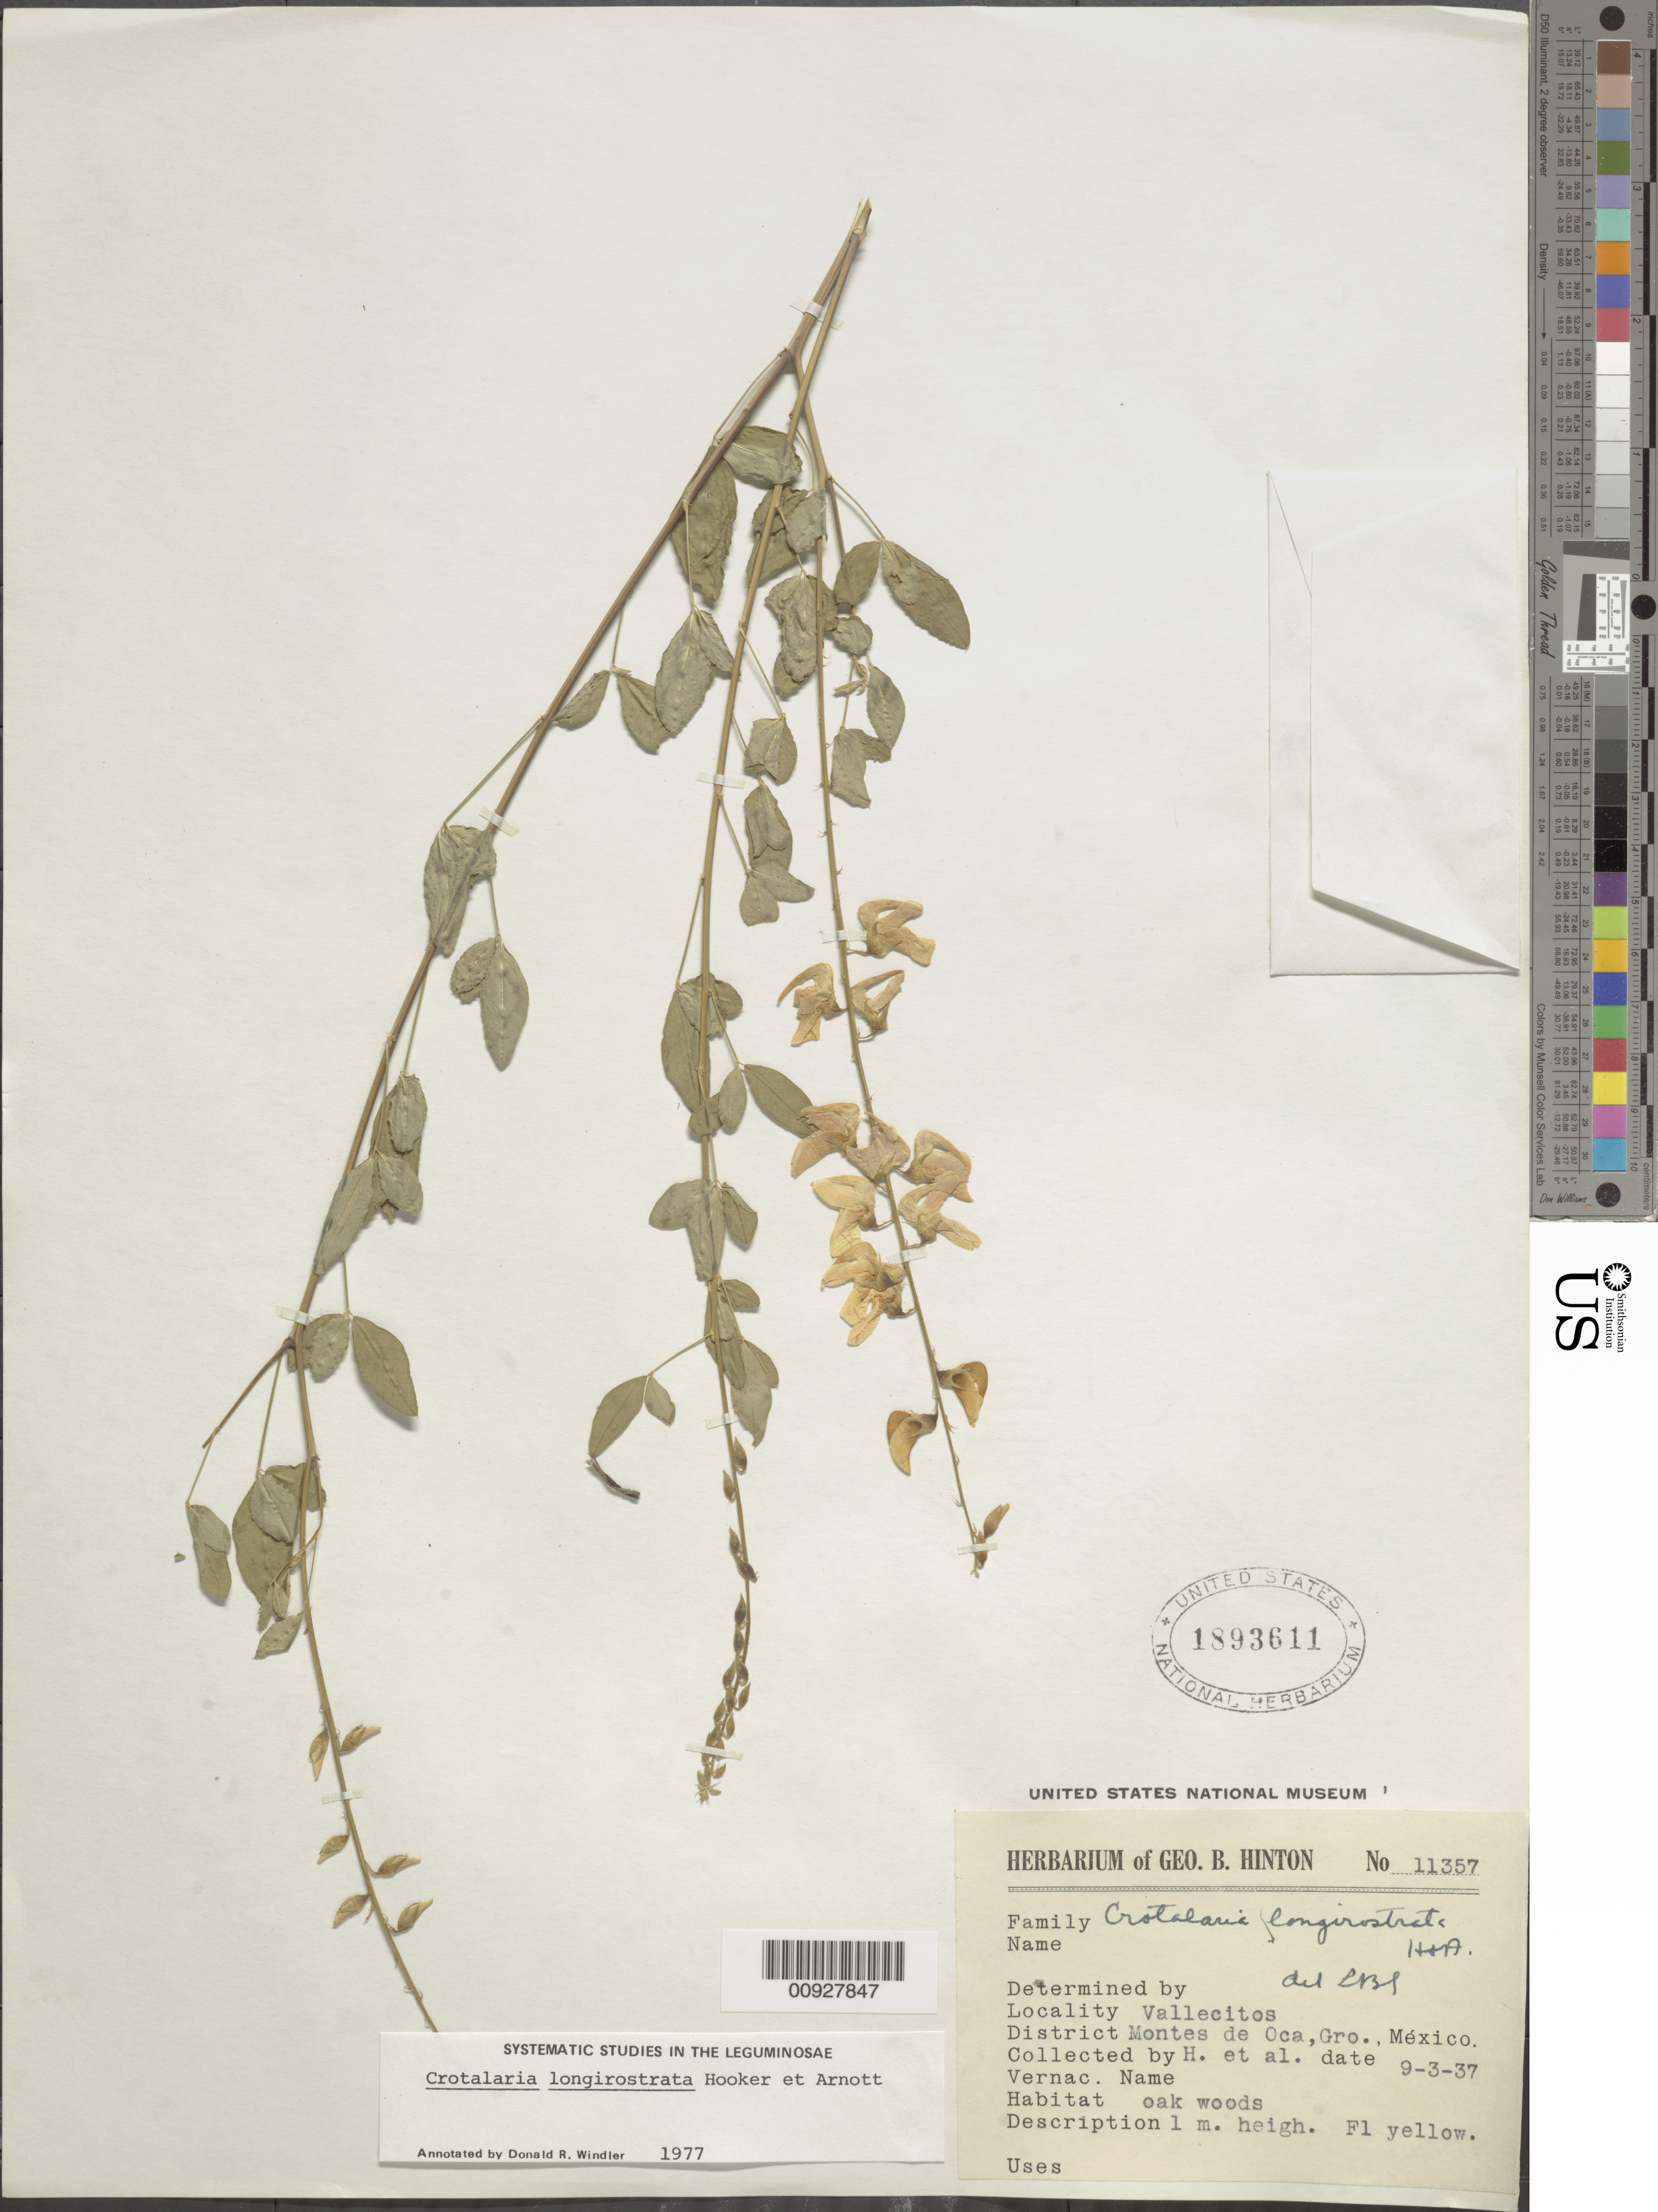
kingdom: Plantae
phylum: Tracheophyta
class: Magnoliopsida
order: Fabales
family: Fabaceae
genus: Crotalaria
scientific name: Crotalaria longirostrata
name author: Hook. & Arn.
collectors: G. B. Hinton & et al.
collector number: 11357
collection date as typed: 03 Sep 1937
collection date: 1937-09-03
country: Mexico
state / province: Guerrero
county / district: Montes de Oca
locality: Vallecitos, District Montes de Oca, Guerrero.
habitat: Oak woods.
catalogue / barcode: US 1893611